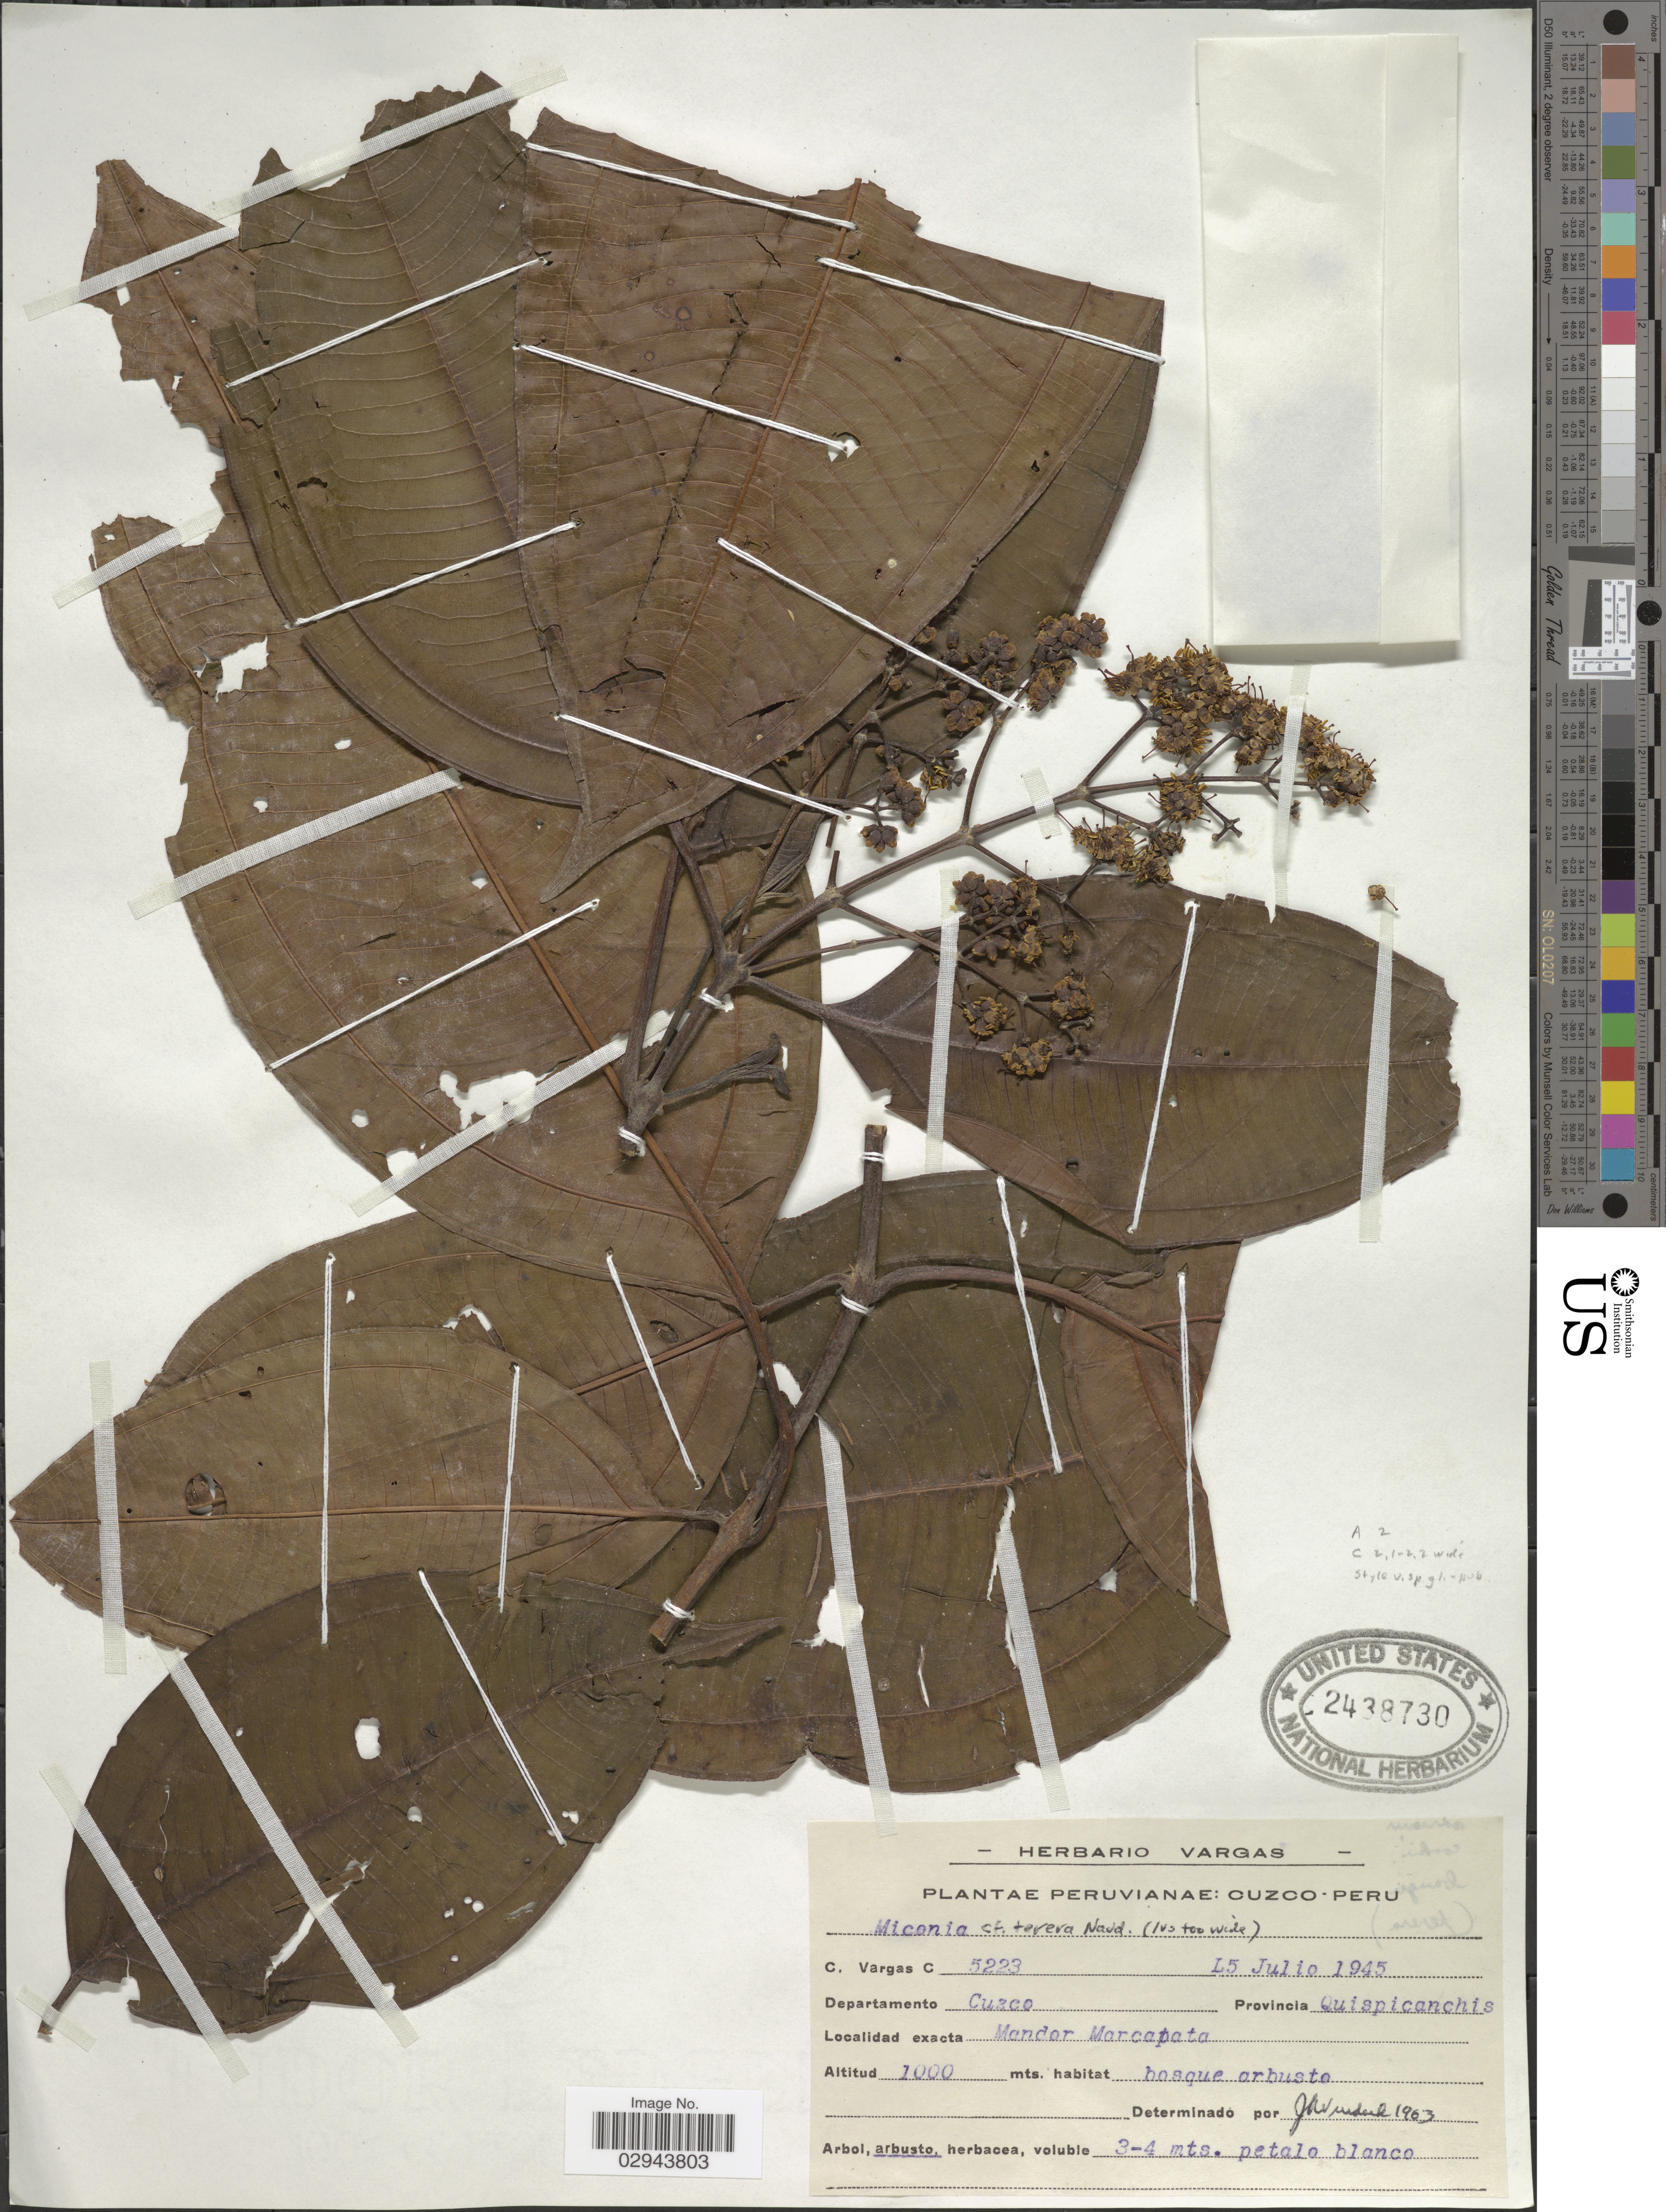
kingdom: Plantae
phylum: Tracheophyta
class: Magnoliopsida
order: Myrtales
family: Melastomataceae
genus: Miconia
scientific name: Miconia terera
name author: Naudin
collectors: C. Vargas Calderón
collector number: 5223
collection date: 1945-07-15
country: Peru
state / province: Cusco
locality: Departamento Cuzco. Provincia Quispicanchis. Mandor Marcapata.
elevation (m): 1000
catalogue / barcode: US 2438730